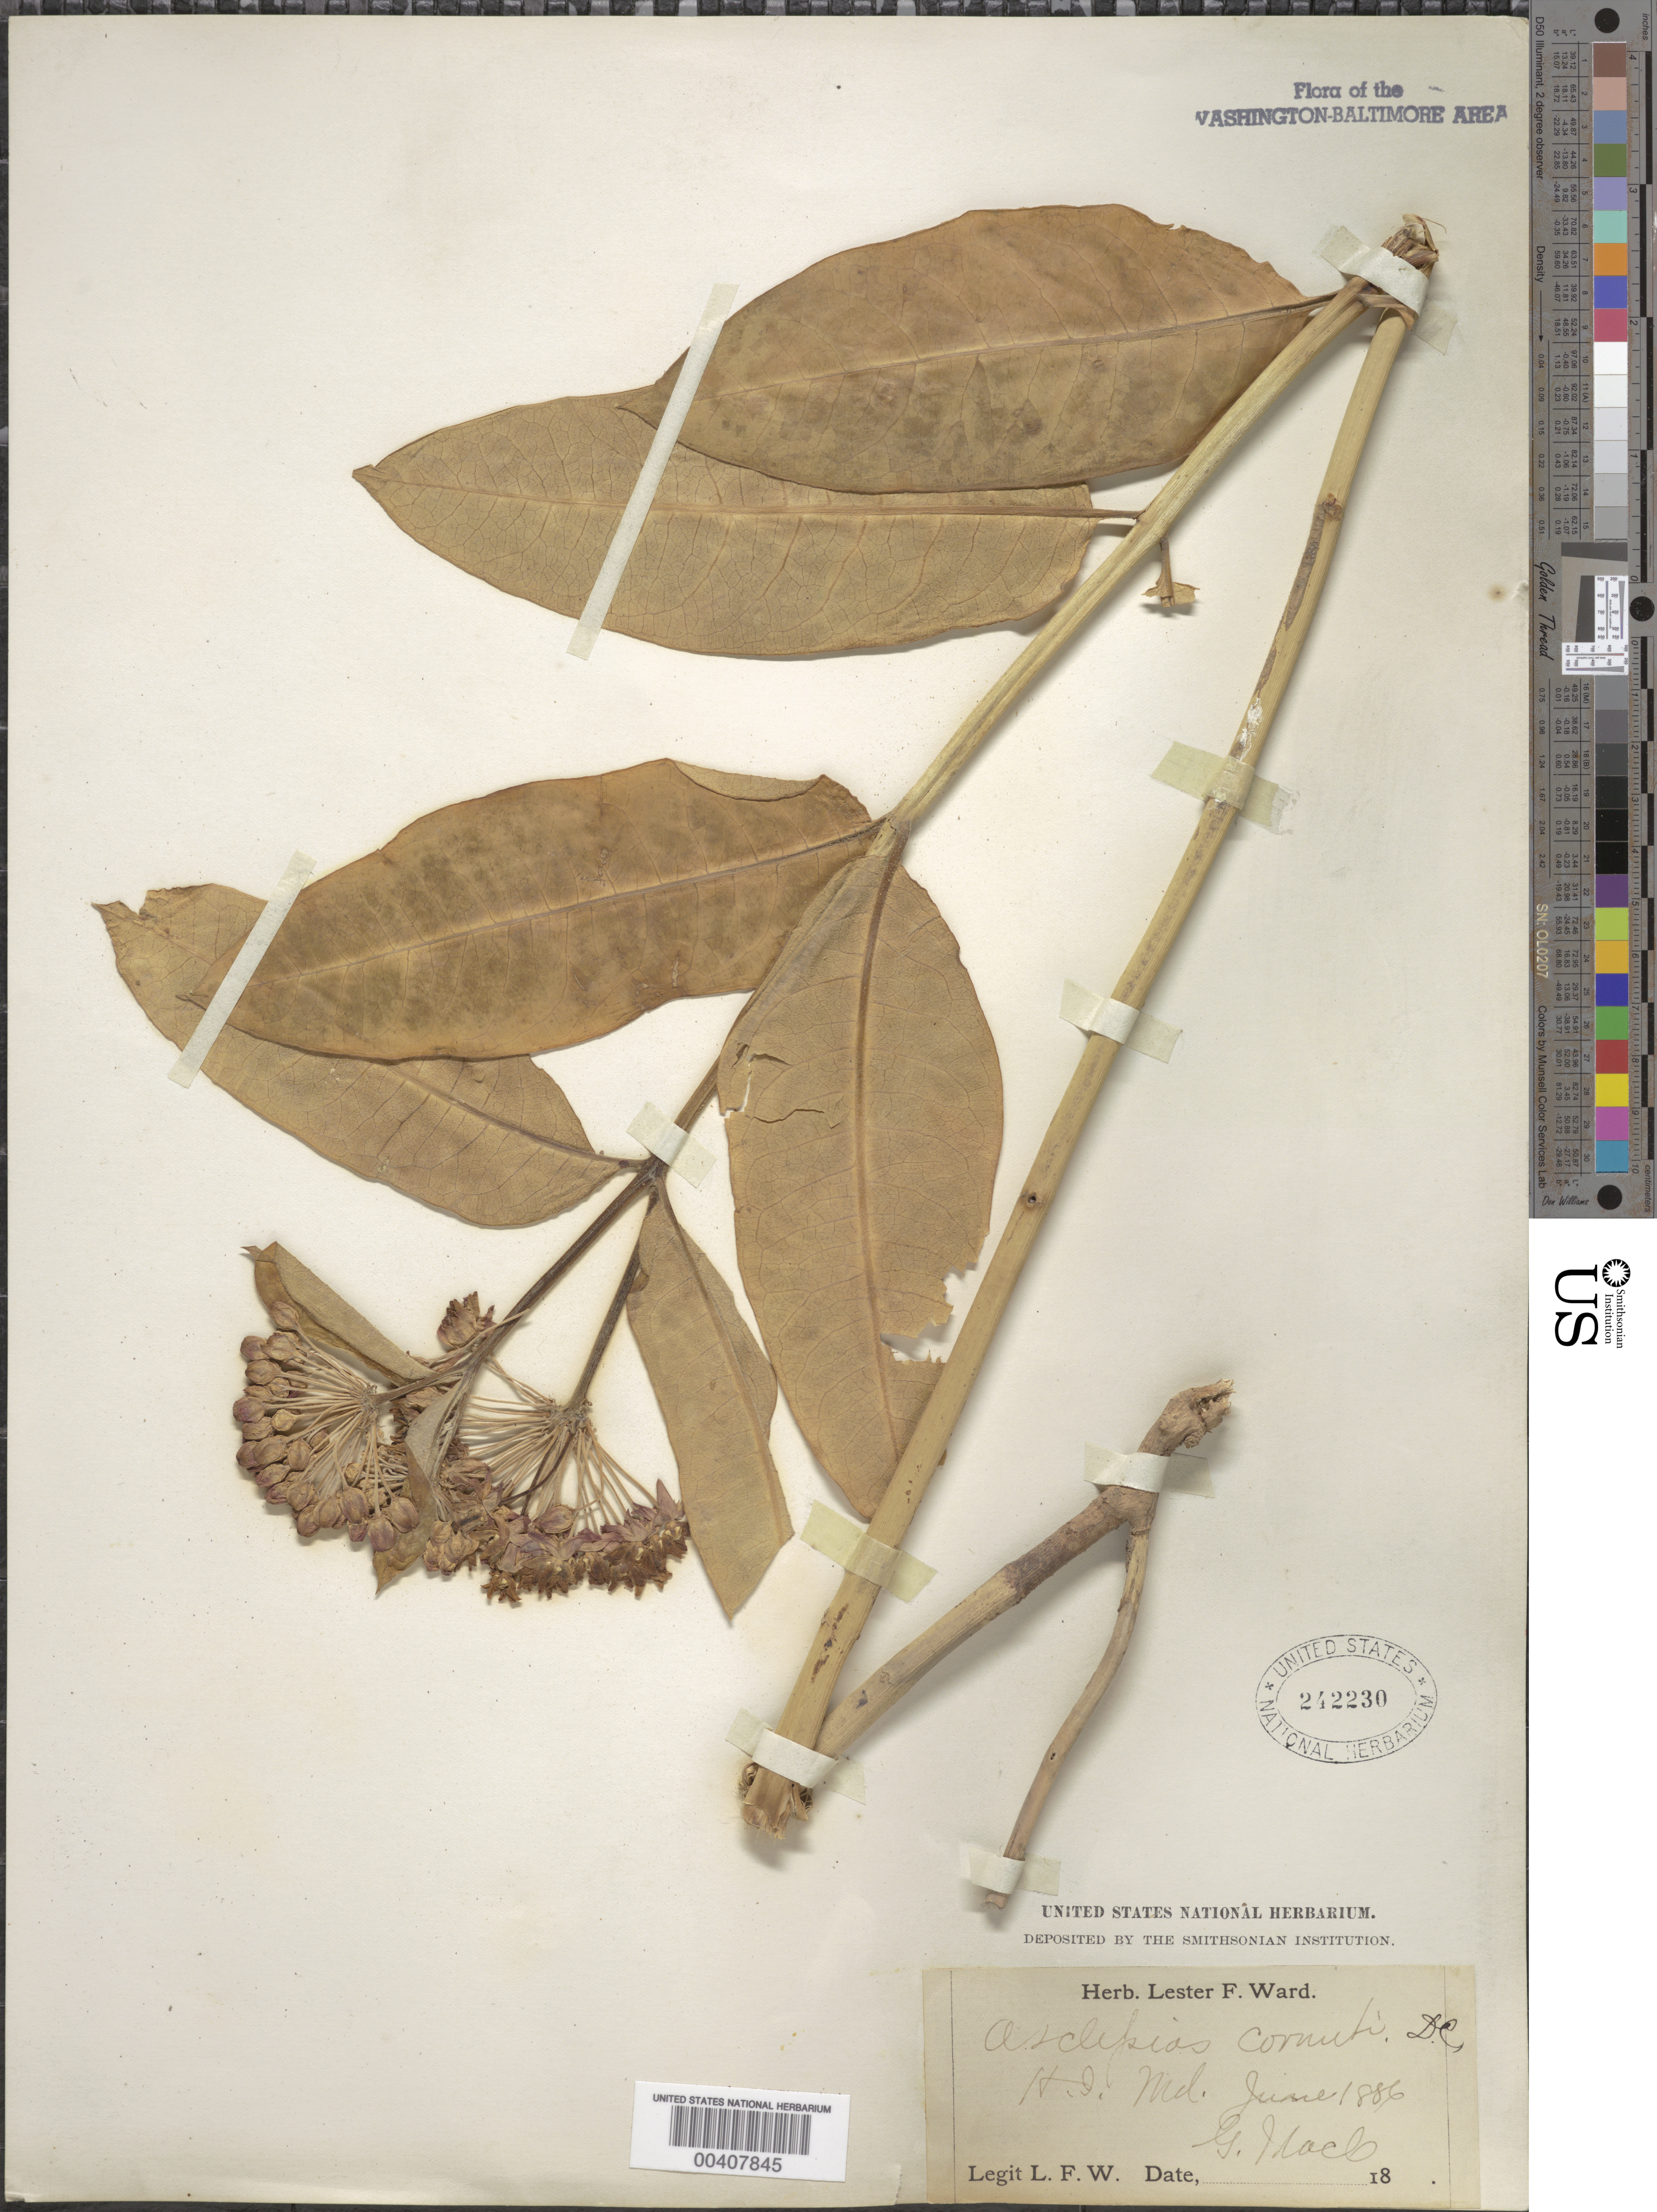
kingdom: Plantae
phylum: Tracheophyta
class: Magnoliopsida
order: Gentianales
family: Apocynaceae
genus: Asclepias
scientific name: Asclepias syriaca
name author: L.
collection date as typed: Jun 1886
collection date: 1886-06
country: United States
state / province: Maryland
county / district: Montgomery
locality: High Island C. & O. Canal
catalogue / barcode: US 242230